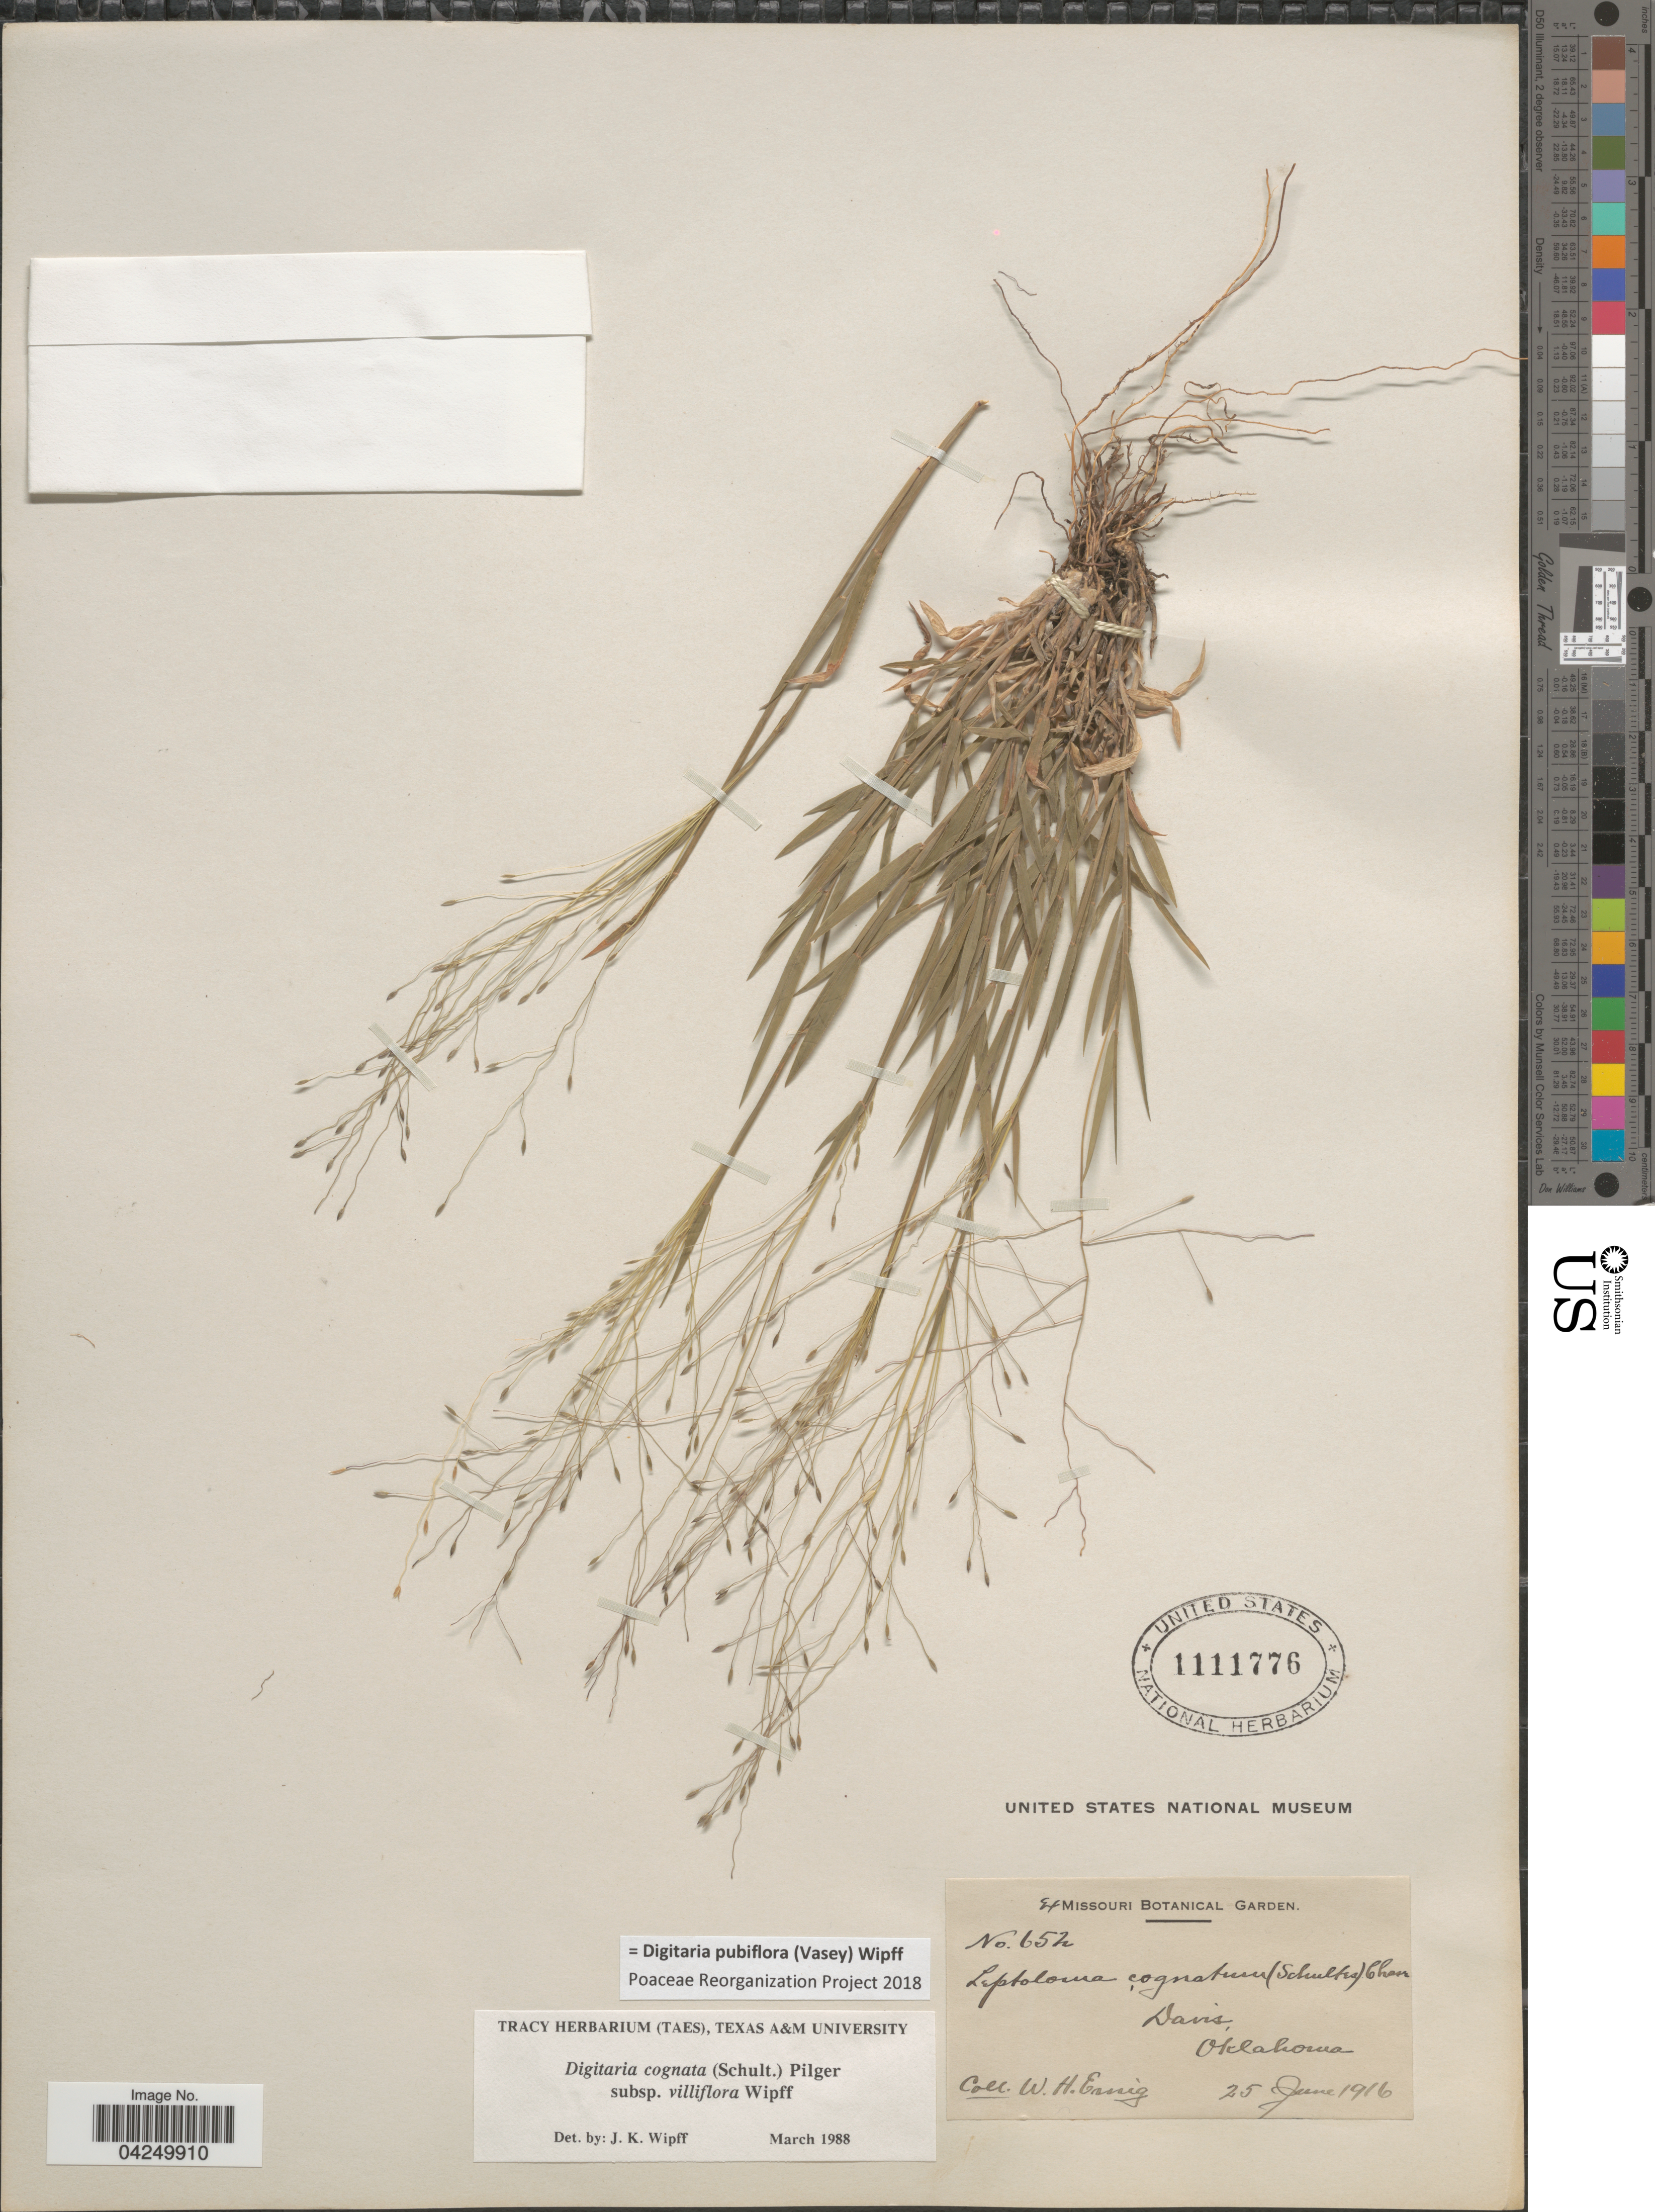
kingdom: Plantae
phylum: Tracheophyta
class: Liliopsida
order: Poales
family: Poaceae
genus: Digitaria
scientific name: Digitaria pubiflora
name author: (Vasey) Wipff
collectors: W. H. Emig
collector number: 652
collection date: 1916-06-25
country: United States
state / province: Oklahoma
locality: Davis.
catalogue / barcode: US 1111776